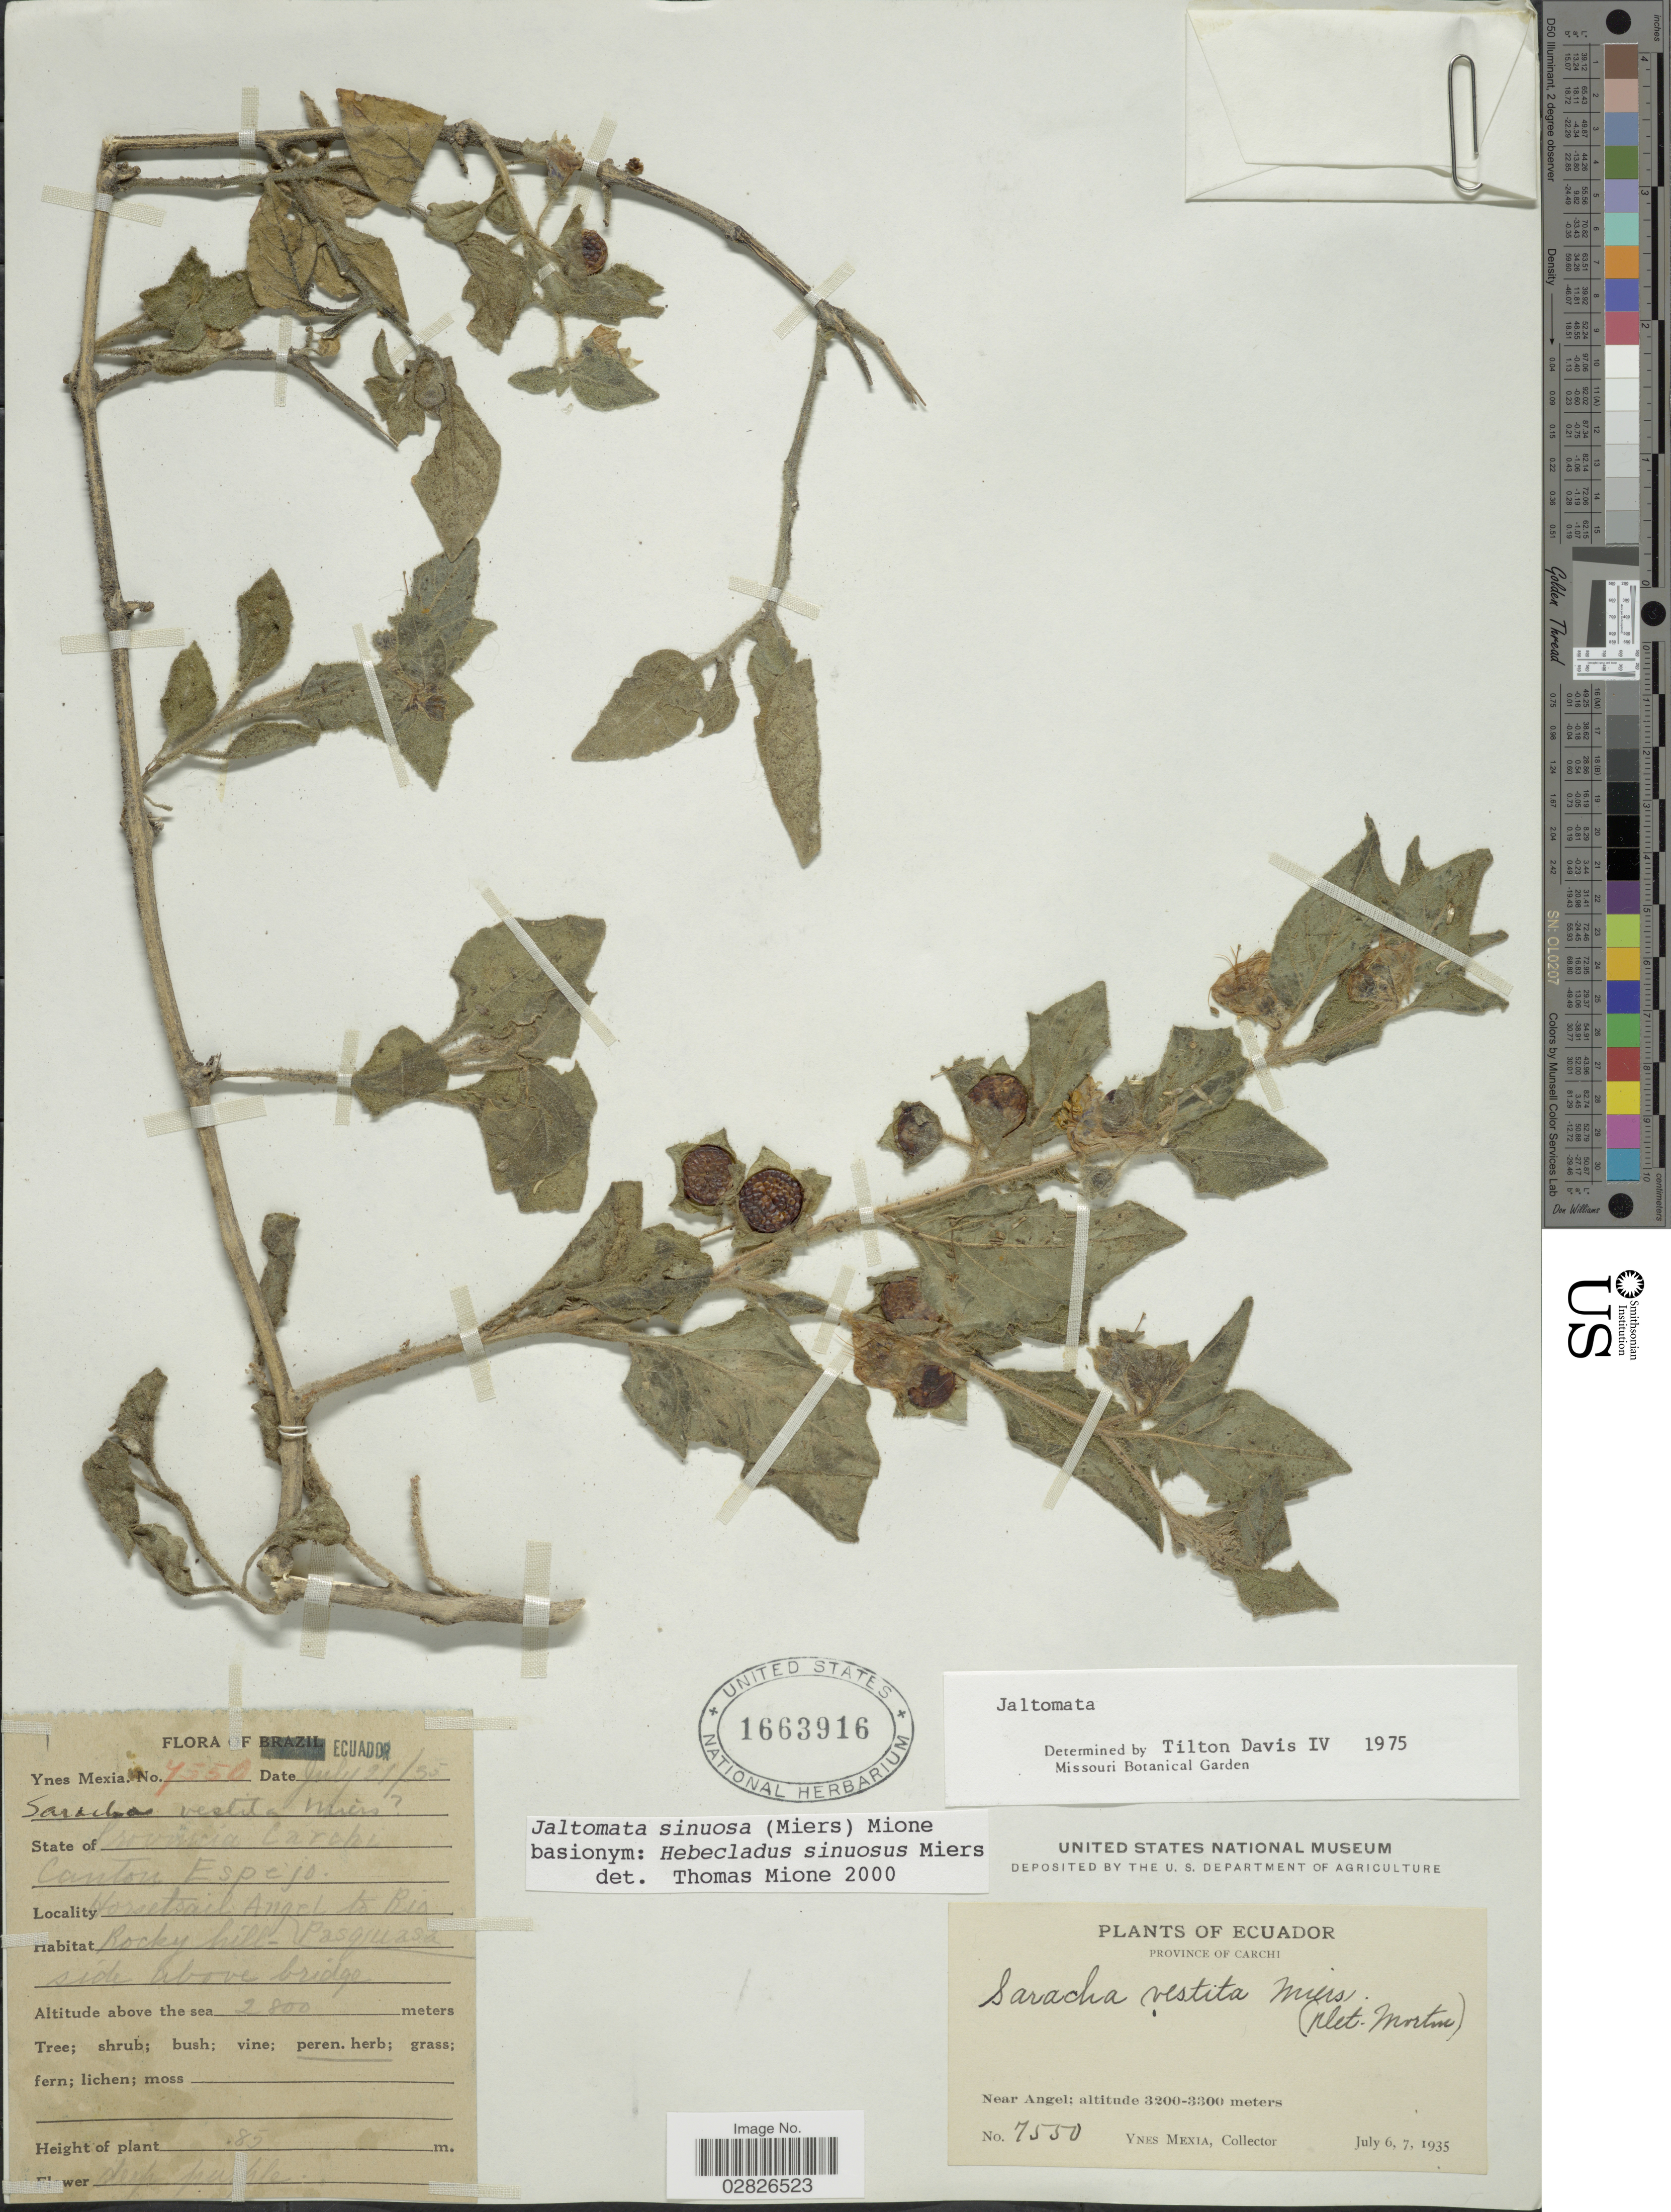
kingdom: Plantae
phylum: Tracheophyta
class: Magnoliopsida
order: Solanales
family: Solanaceae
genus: Jaltomata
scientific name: Jaltomata sinuosa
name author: (Miers) Mione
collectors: Y. Mexia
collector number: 7550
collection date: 1935-07-06/1935-07-07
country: Ecuador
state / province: Carchi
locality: Provincia Carchi, Canton Espejo, Horse trail Angel to Rio Pasguasa [interpreted], Rocky hill- side above bridge, Near Angel.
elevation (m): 3200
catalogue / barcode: US 1663916